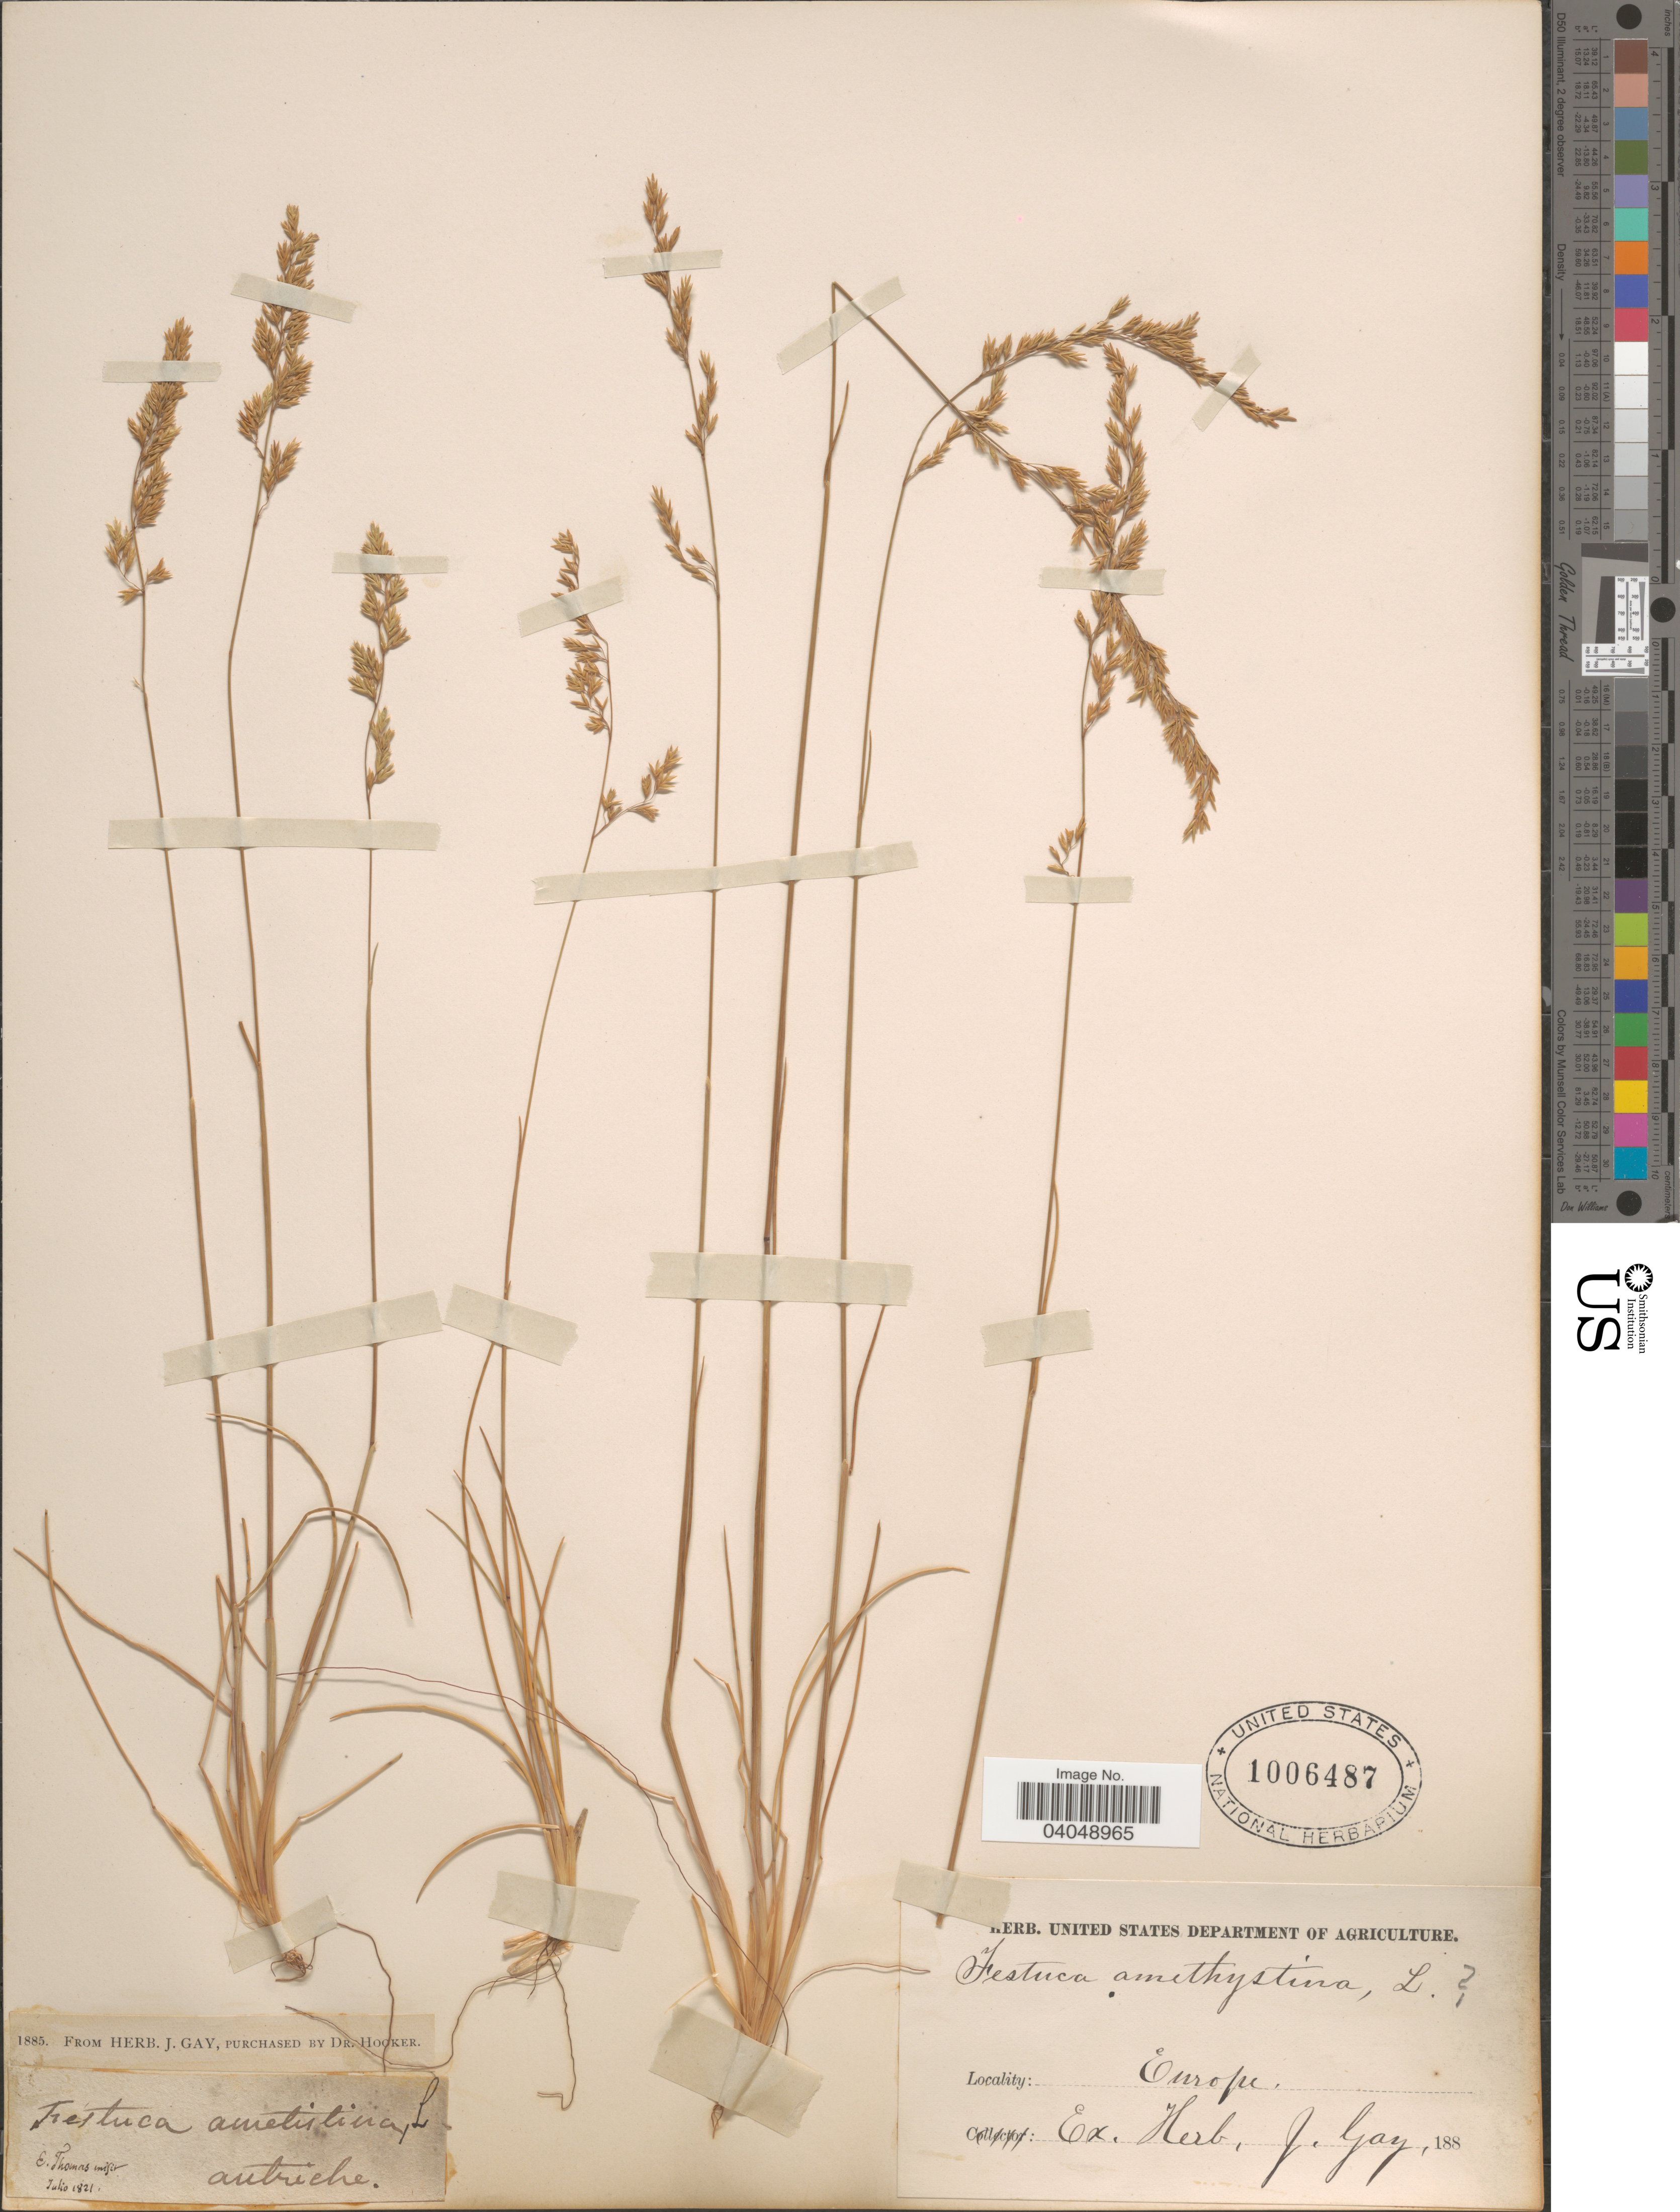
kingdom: Plantae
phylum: Tracheophyta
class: Liliopsida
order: Poales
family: Poaceae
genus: Festuca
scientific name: Festuca amethystina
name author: L.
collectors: ex herb. J. Gay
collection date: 1885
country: Austria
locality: Autriche.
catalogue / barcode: US 1006487